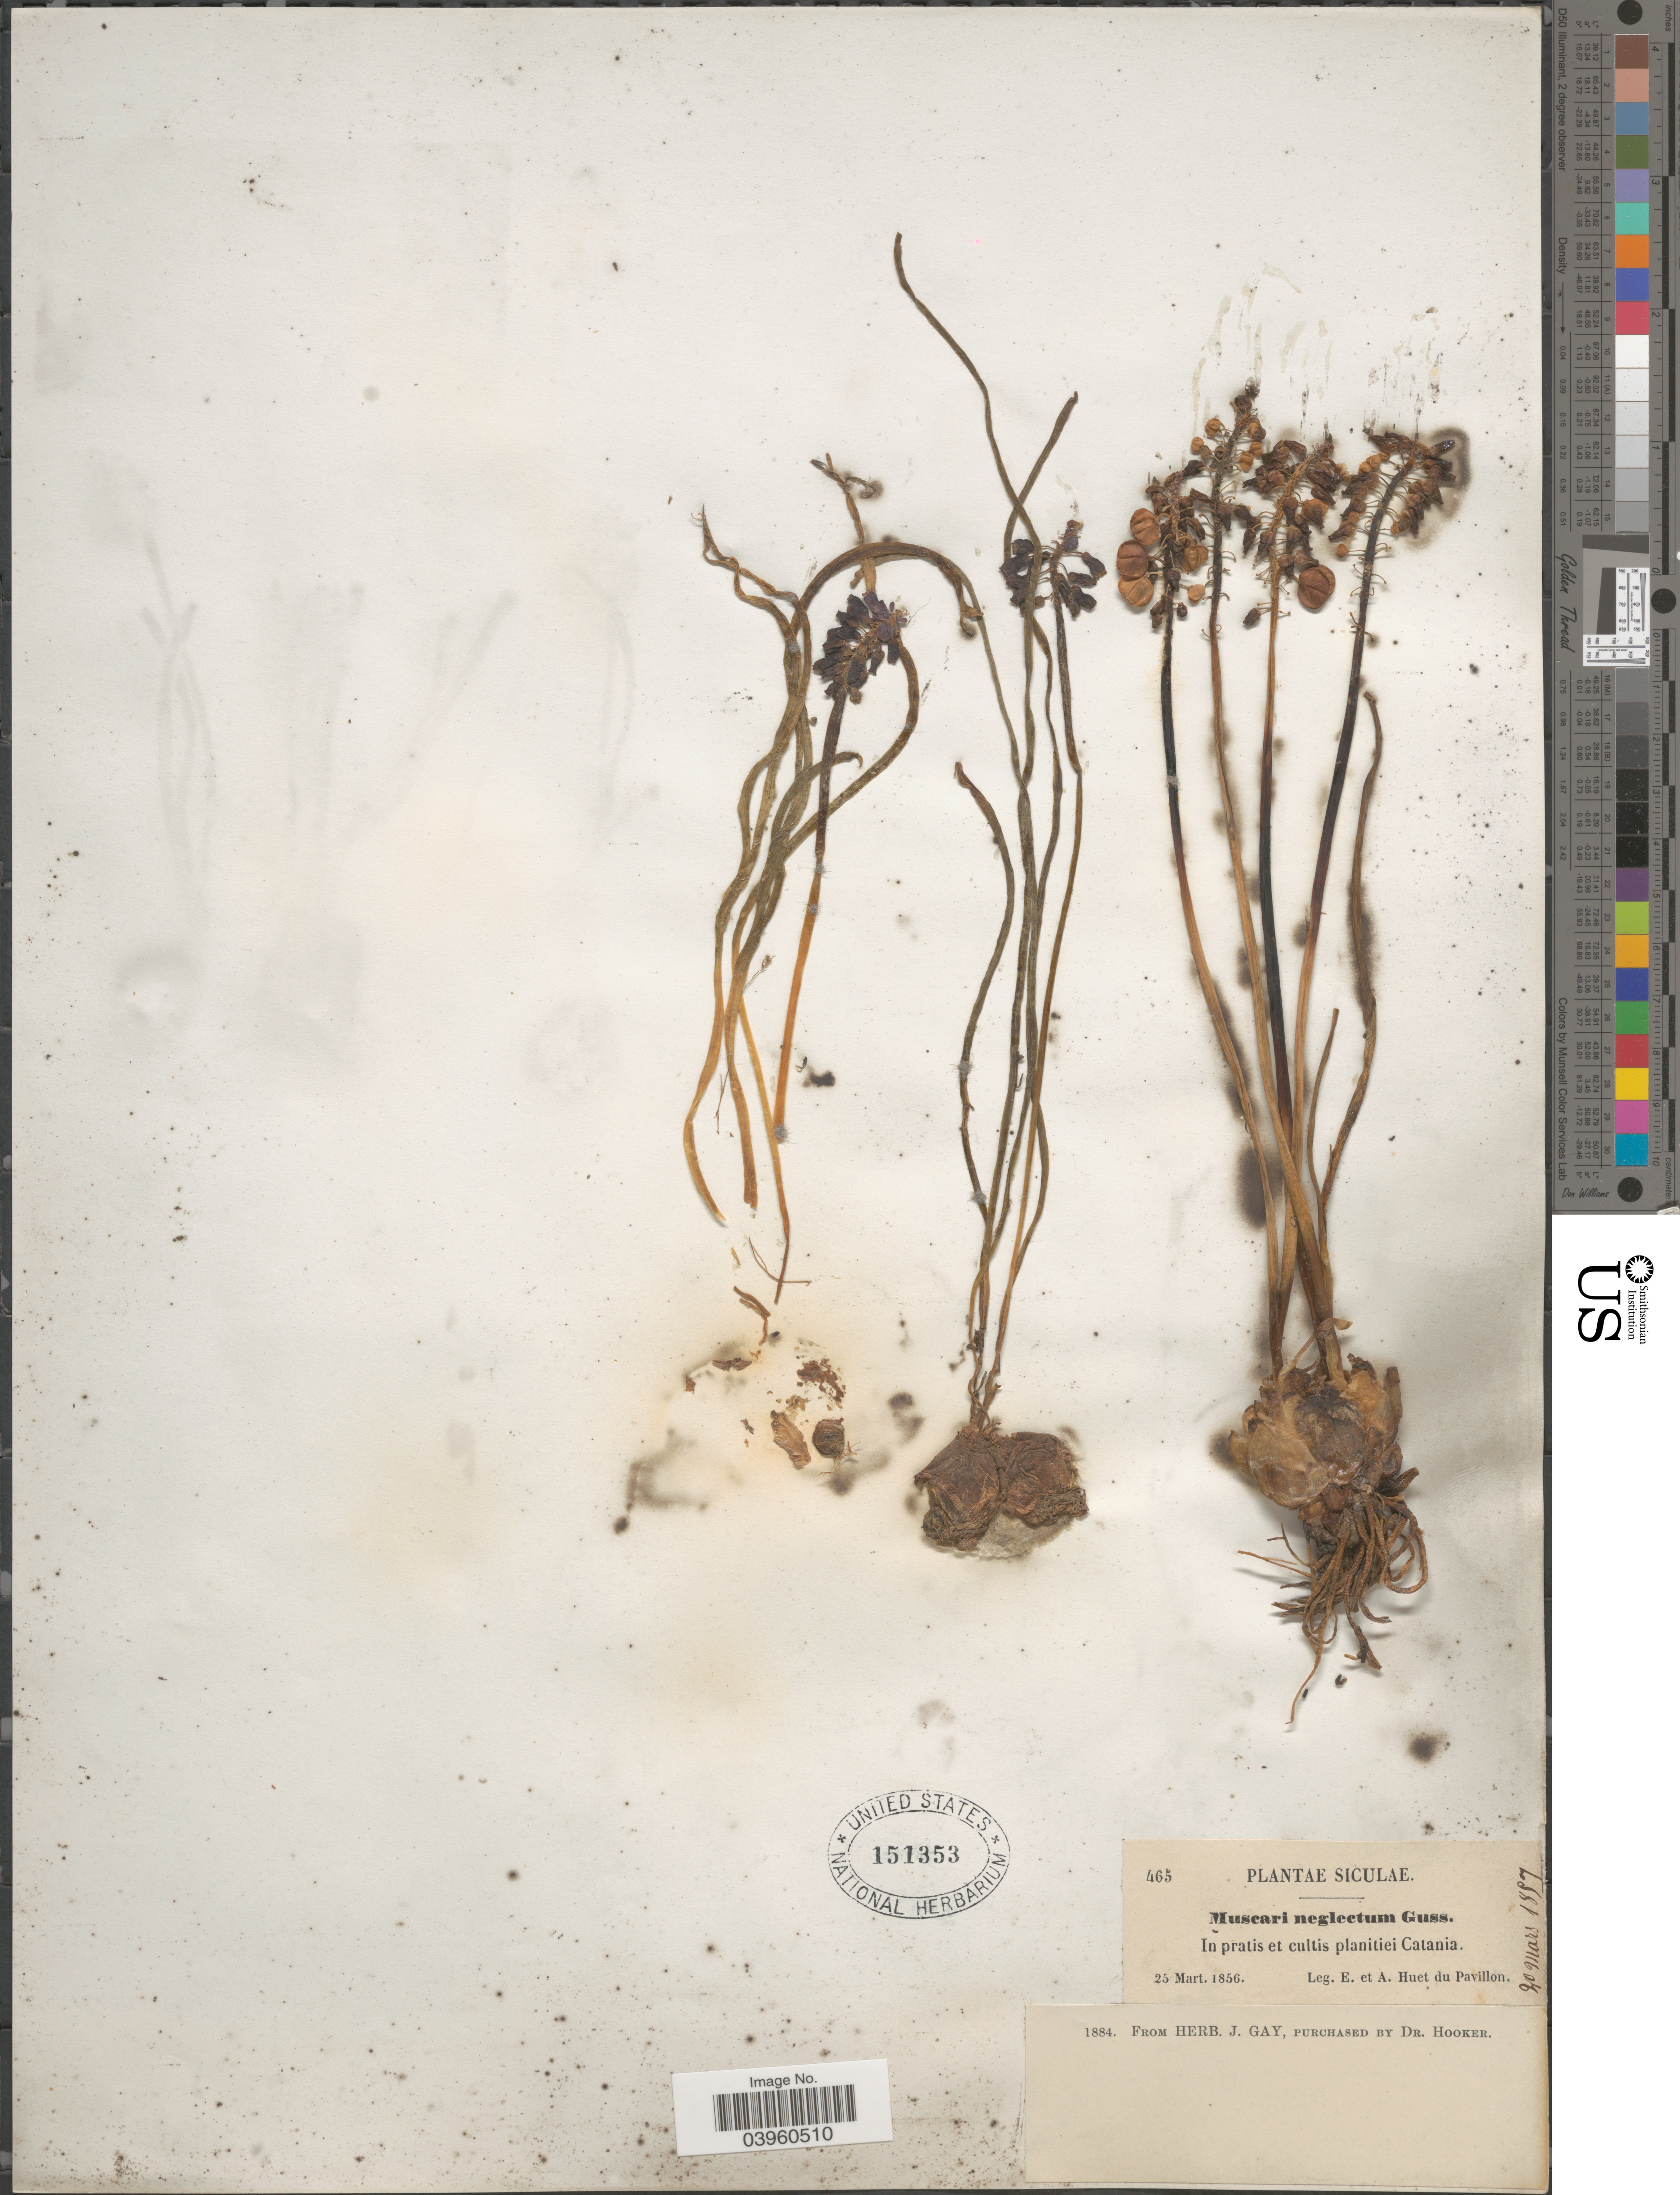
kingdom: Plantae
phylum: Tracheophyta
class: Liliopsida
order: Asparagales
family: Asparagaceae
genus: Muscari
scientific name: Muscari neglectum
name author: Gussone ex Ten.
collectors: E. Huet du Pavillon & A. Huet du Pavillon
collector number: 465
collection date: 1856-03-25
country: Italy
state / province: Siciliana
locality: Siculae. In pratis et cultis planitiei Catania.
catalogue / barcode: US 151353